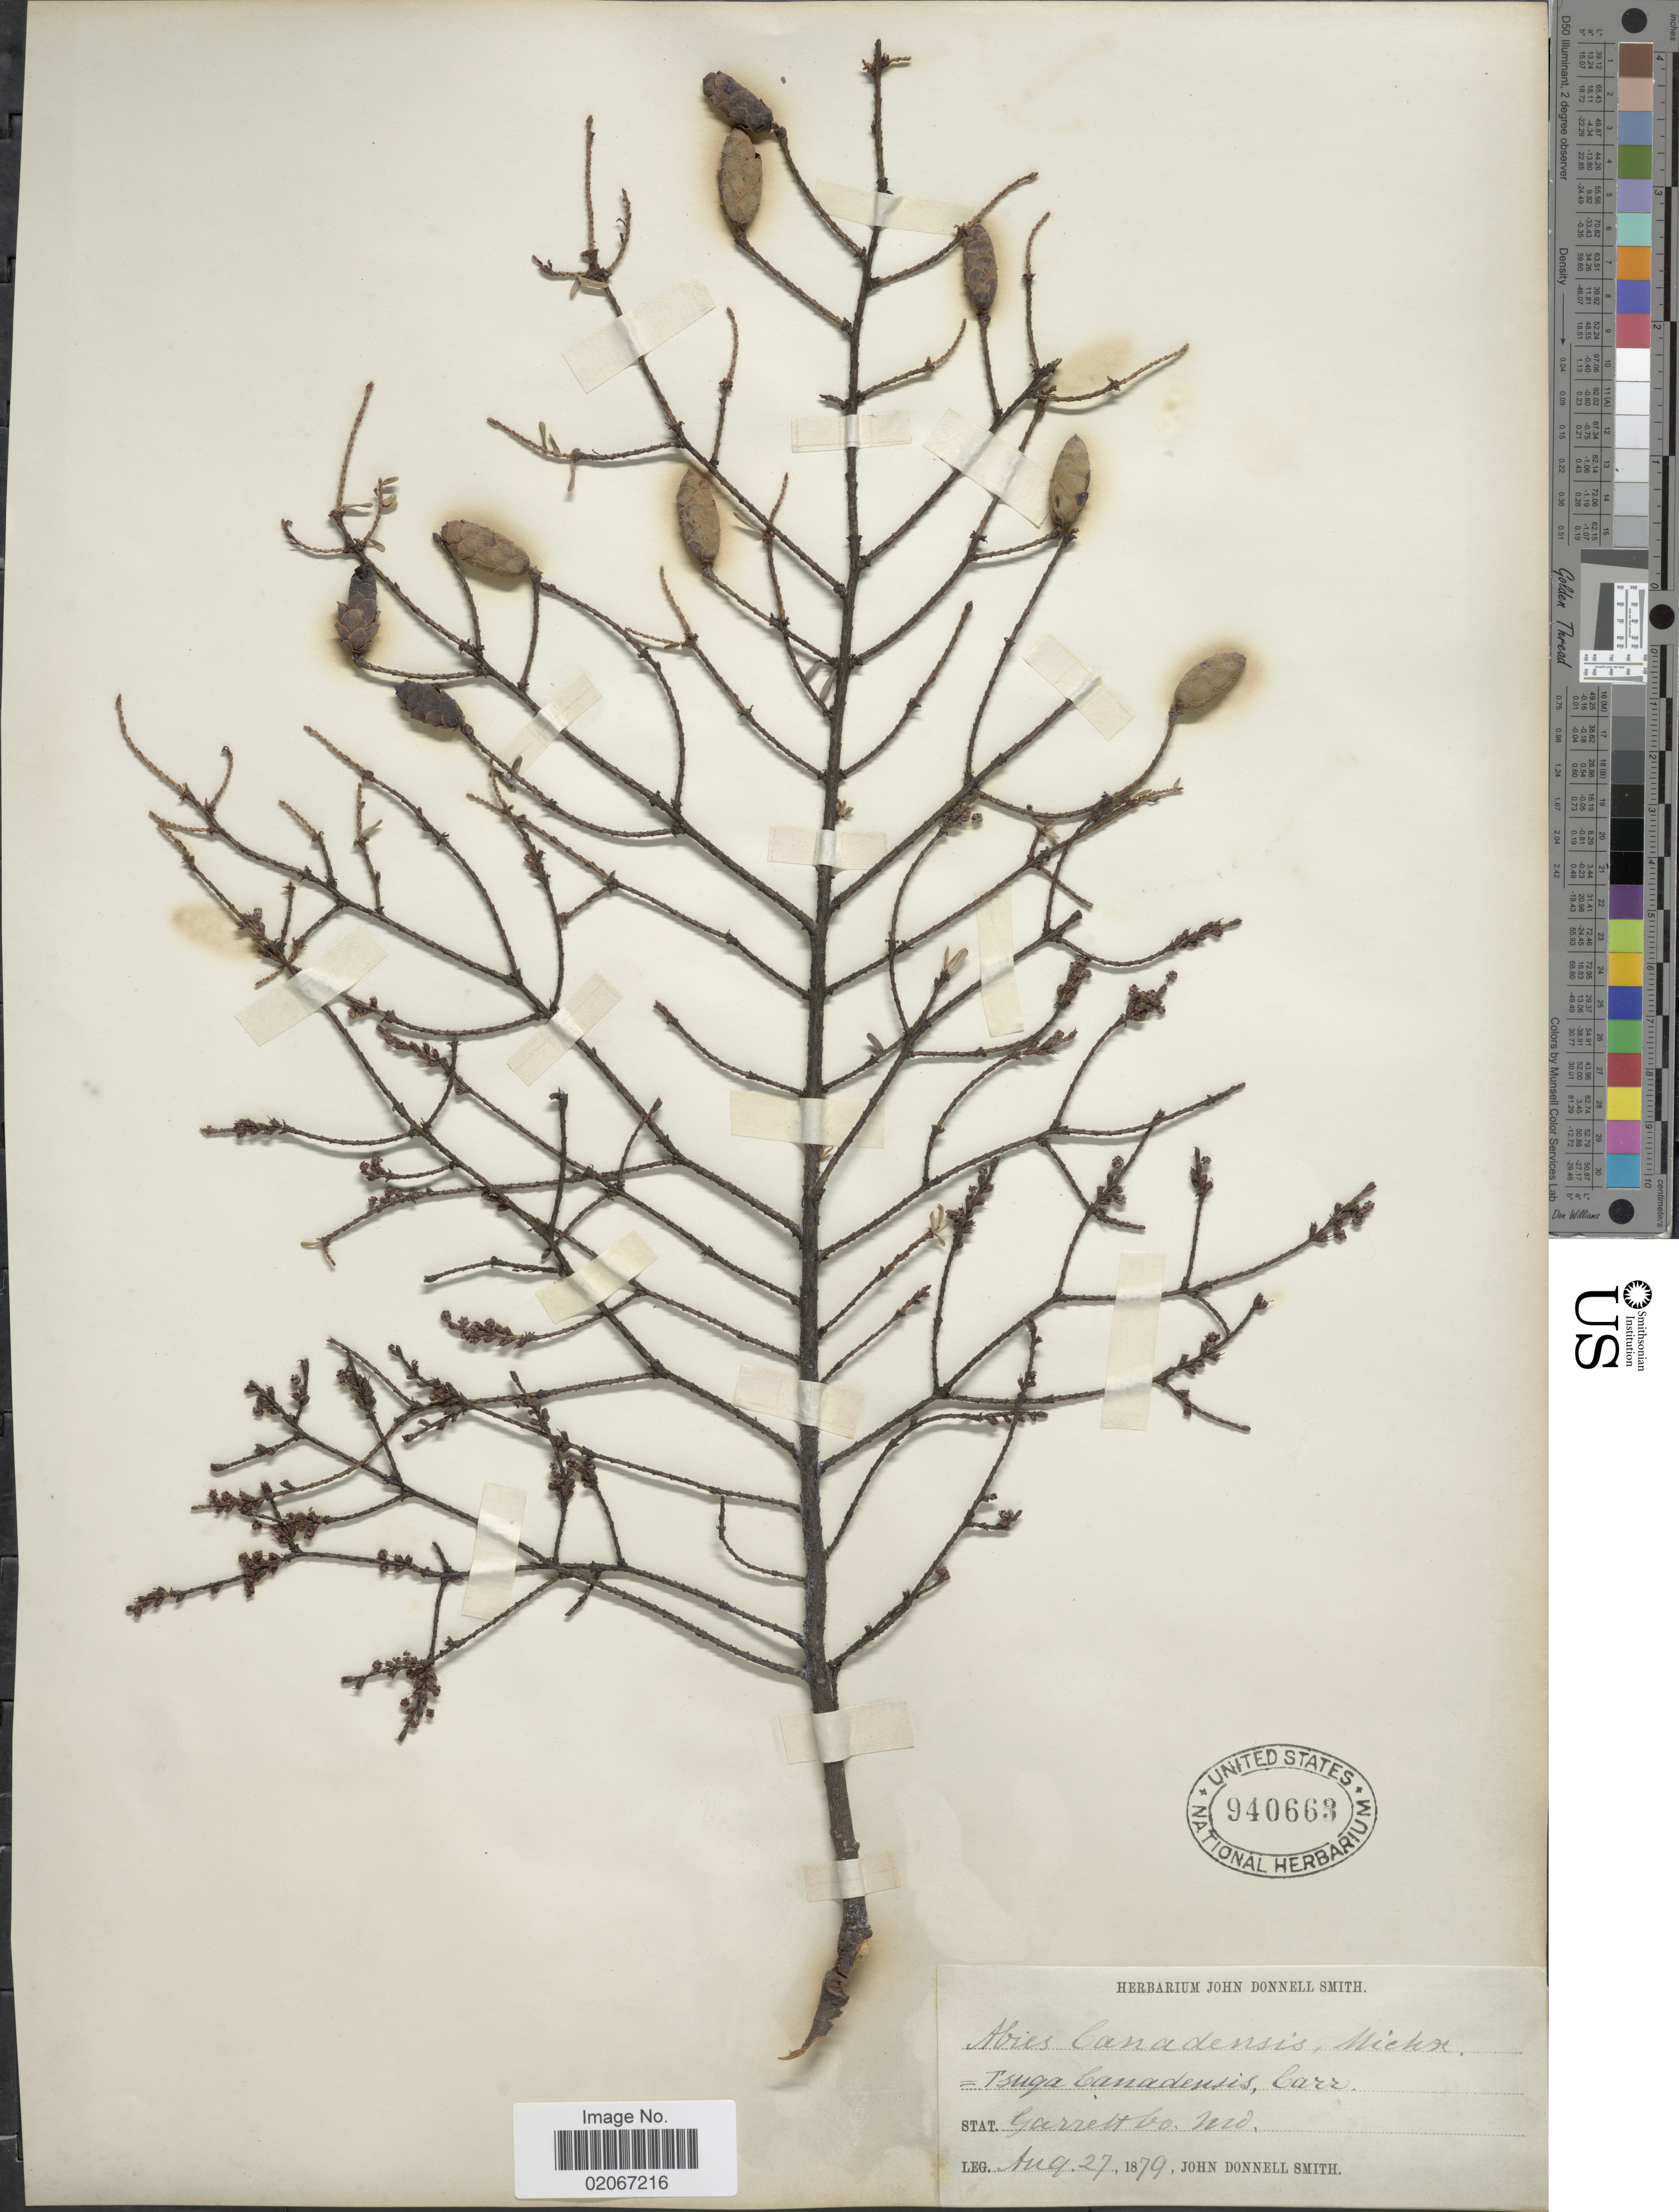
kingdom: Plantae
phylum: Tracheophyta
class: Pinopsida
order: Pinales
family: Pinaceae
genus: Tsuga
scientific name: Tsuga canadensis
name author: (L.) Carrière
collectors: J. Donnell Smith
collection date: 1879-08-27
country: United States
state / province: Maryland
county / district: Garrett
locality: Garrett Co.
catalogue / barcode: US 940663